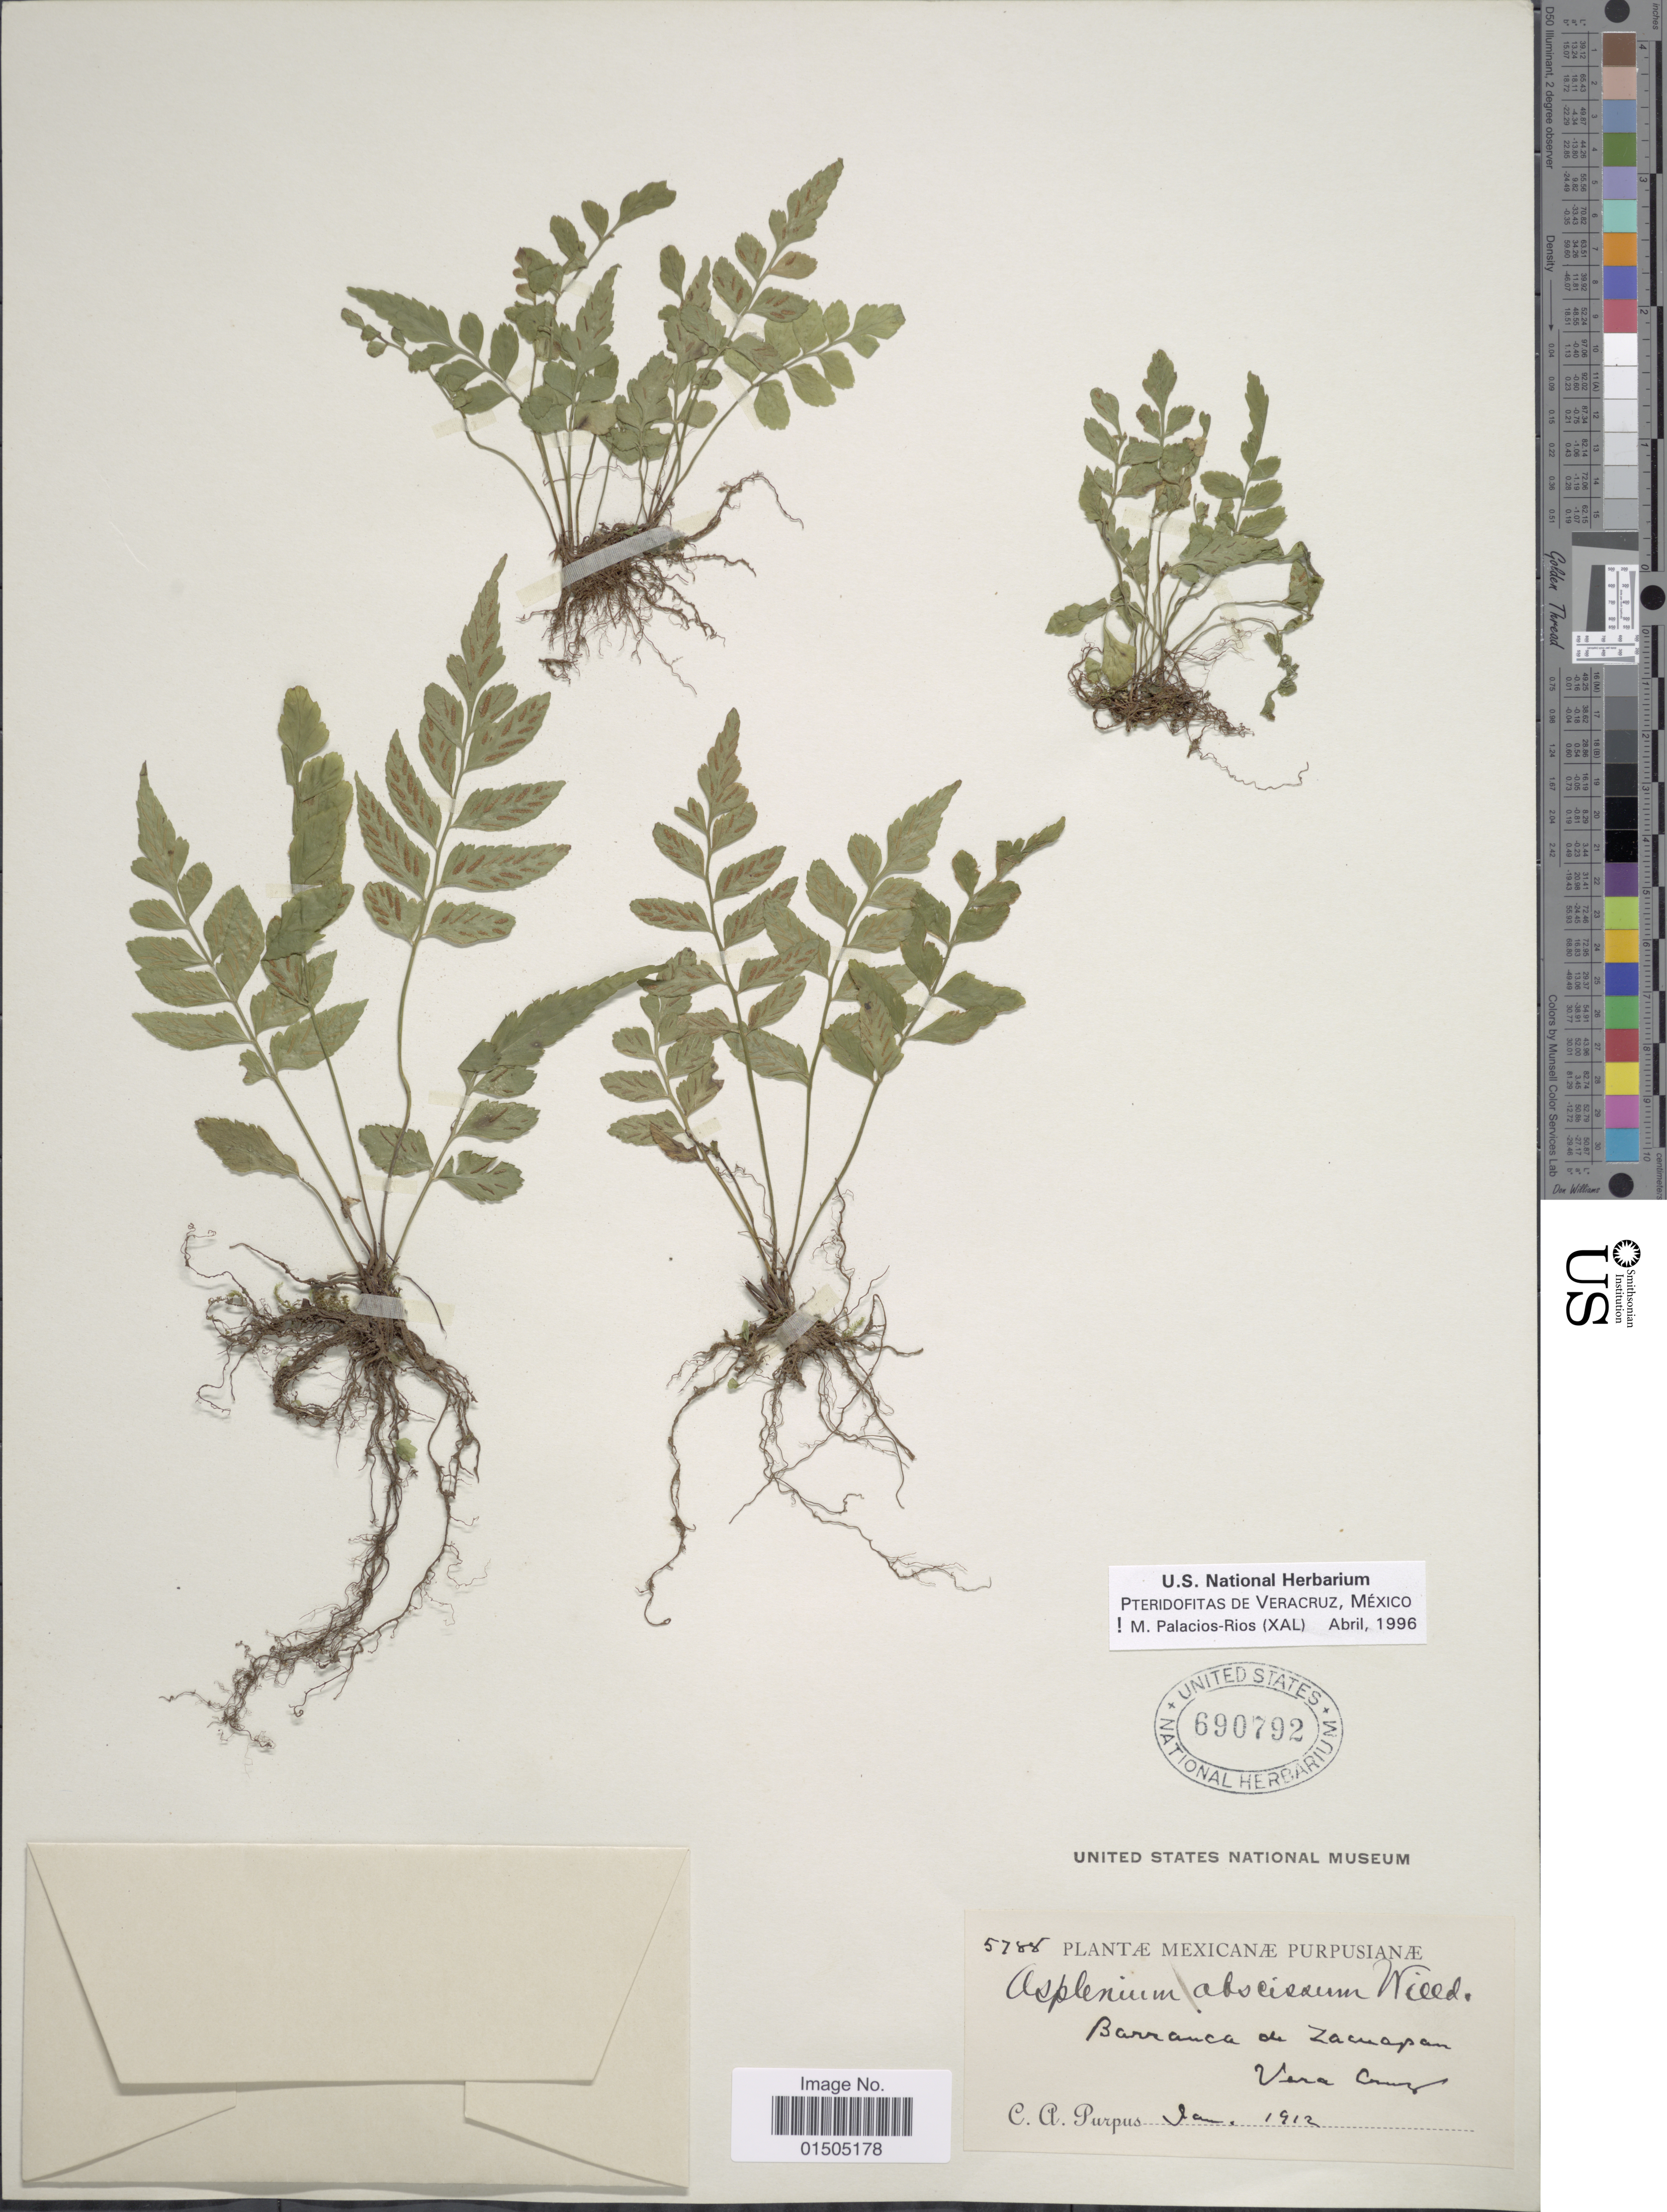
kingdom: Plantae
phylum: Tracheophyta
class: Polypodiopsida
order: Polypodiales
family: Aspleniaceae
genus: Asplenium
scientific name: Asplenium abscissum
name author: Willd.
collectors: C. A. Purpus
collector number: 5788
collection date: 1912-01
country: Mexico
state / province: Veracruz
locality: Barranca de Zacuapan.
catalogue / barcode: US 690792